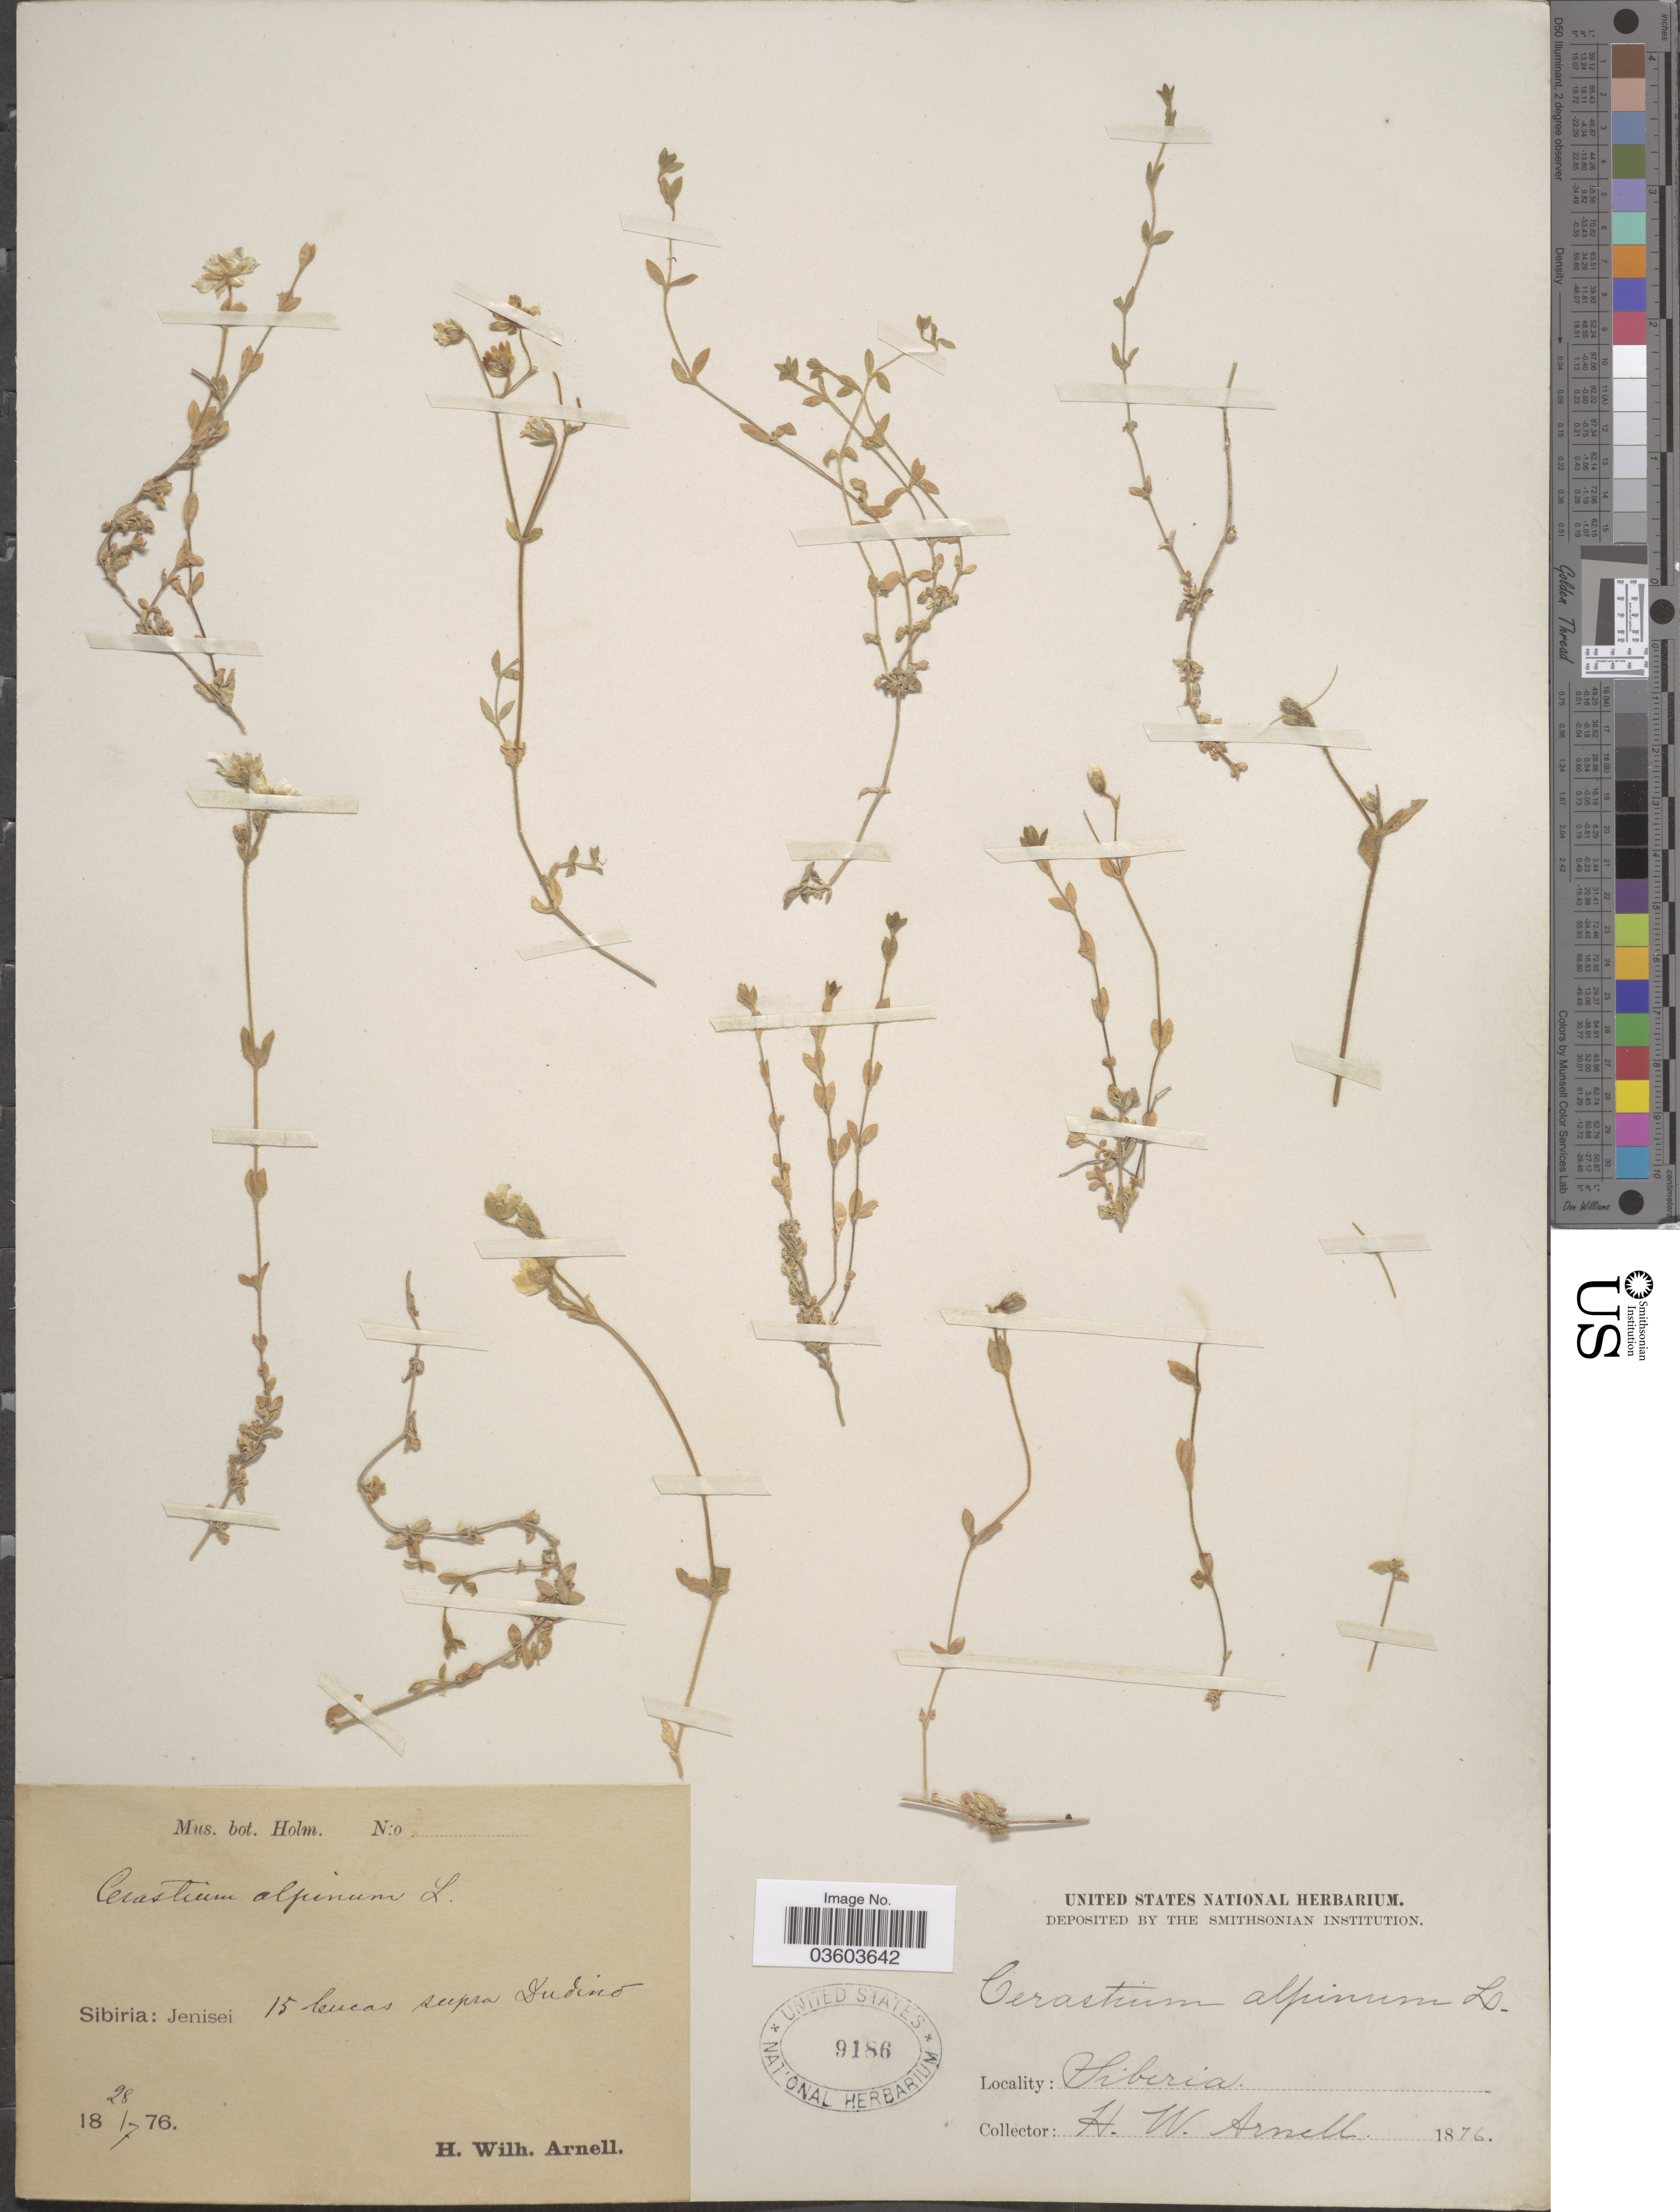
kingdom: Plantae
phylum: Tracheophyta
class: Magnoliopsida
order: Caryophyllales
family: Caryophyllaceae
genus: Cerastium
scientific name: Cerastium alpinum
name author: L.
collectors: H. W. Arnell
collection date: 1876-07-28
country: Russian Federation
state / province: Krasnoyarsk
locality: Sibiria: Jenisei 15 leucas supra Dudino.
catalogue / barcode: US 9186